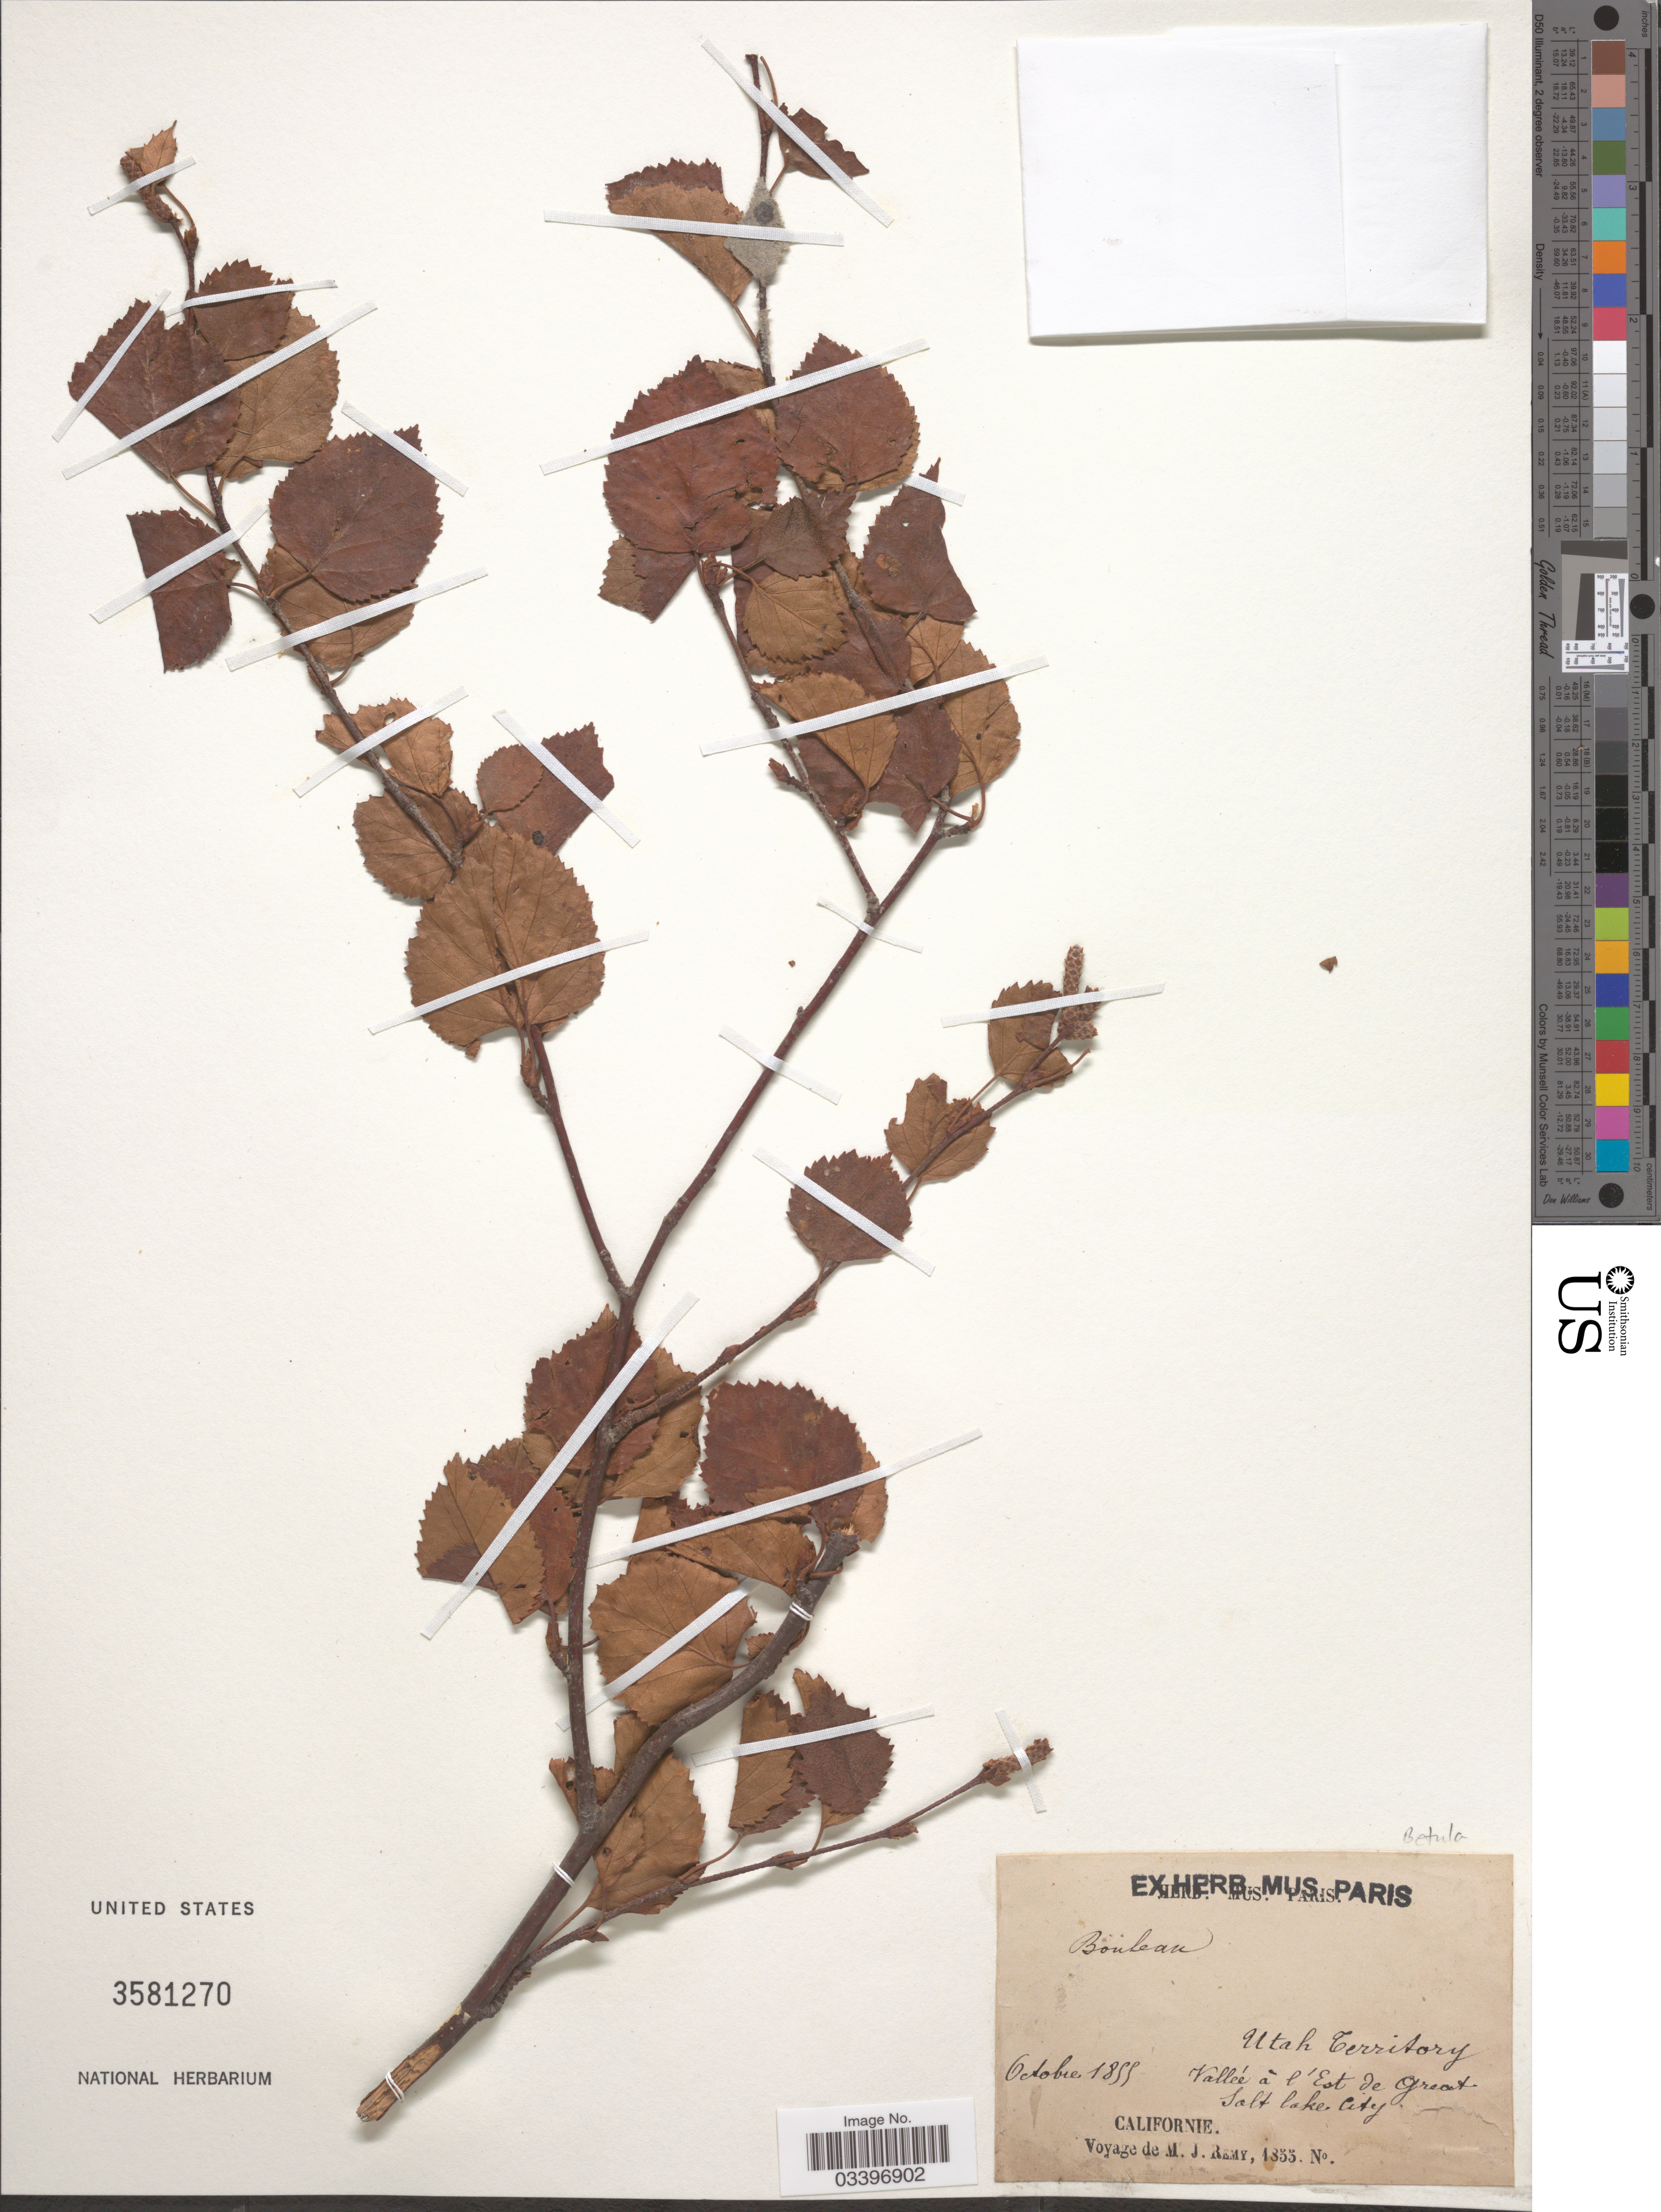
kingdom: Plantae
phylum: Tracheophyta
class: Magnoliopsida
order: Fagales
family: Betulaceae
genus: Betula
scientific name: Betula sp.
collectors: M. J. Remy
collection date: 1855-10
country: United States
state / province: California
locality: Utah Territory. Vallée à l'Est de Great Salt Lake City.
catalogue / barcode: US 3581270